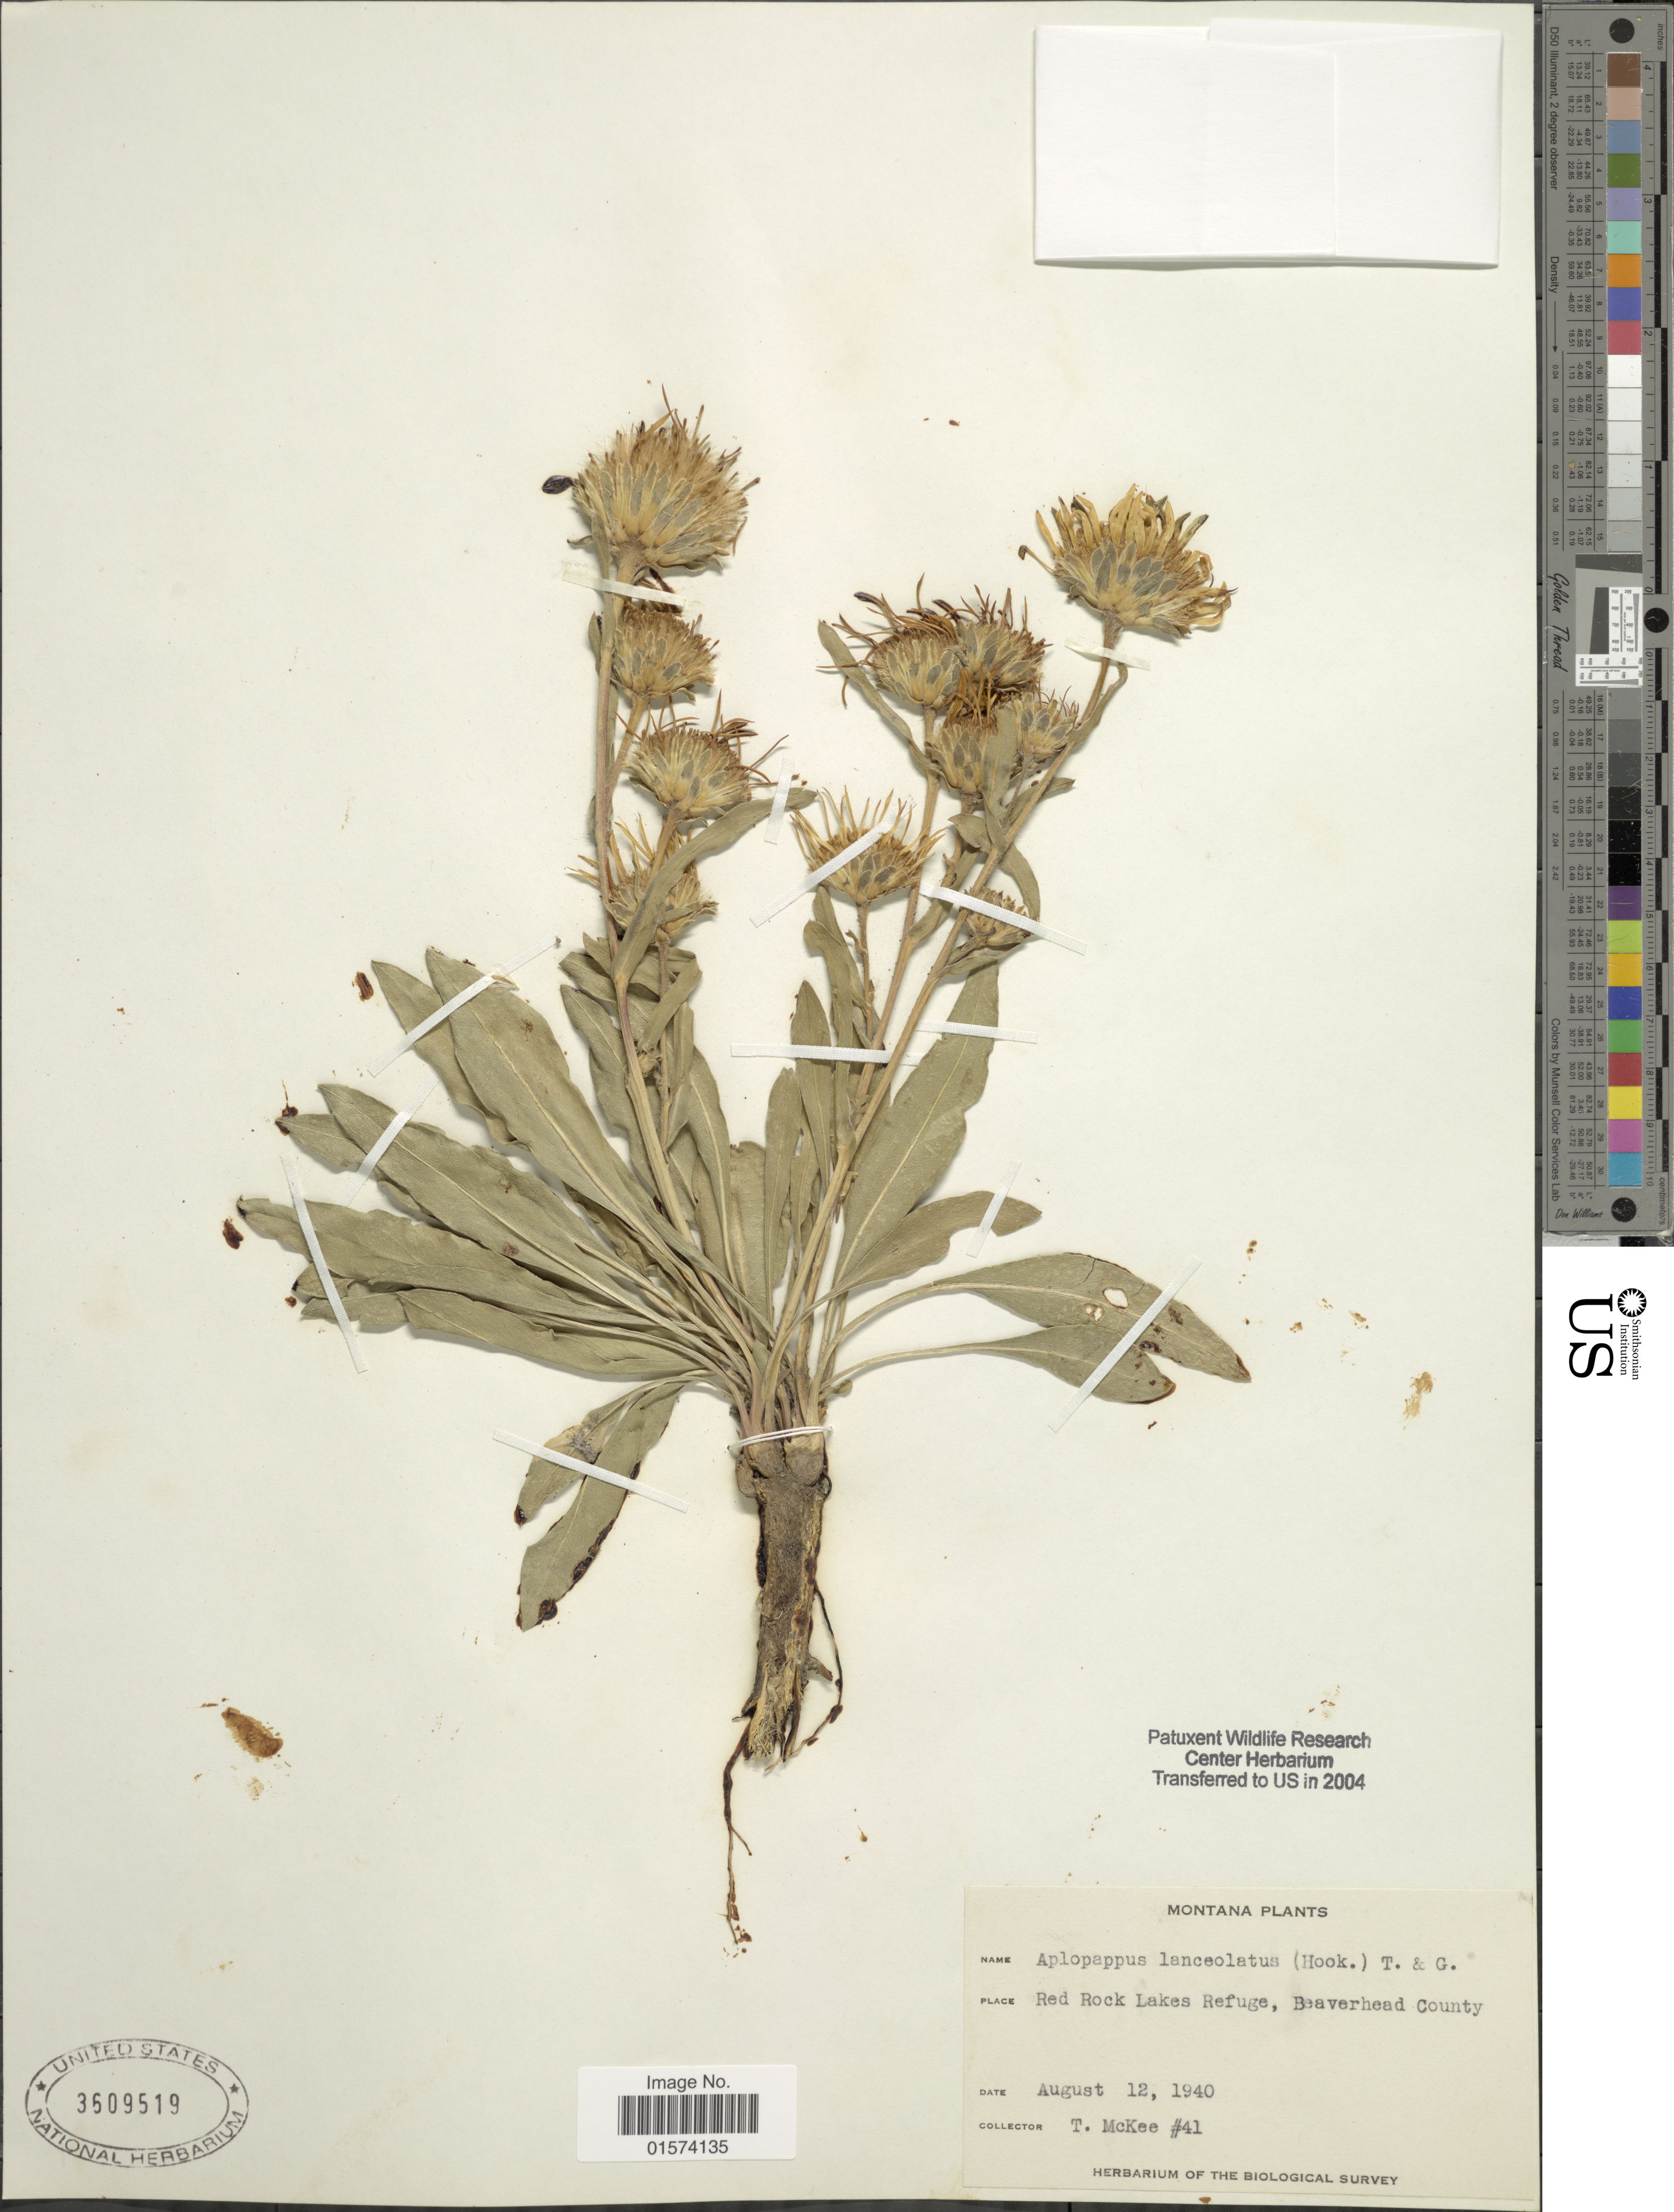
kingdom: Plantae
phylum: Tracheophyta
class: Magnoliopsida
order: Asterales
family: Asteraceae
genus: Pyrrocoma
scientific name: Pyrrocoma lanceolata var. lanceolata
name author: (Hook.) Greene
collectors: T. McKee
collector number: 41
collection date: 1940-08-12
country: United States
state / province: Montana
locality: Red Rock Lakes Refuge, Beaverhead County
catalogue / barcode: US 3609519